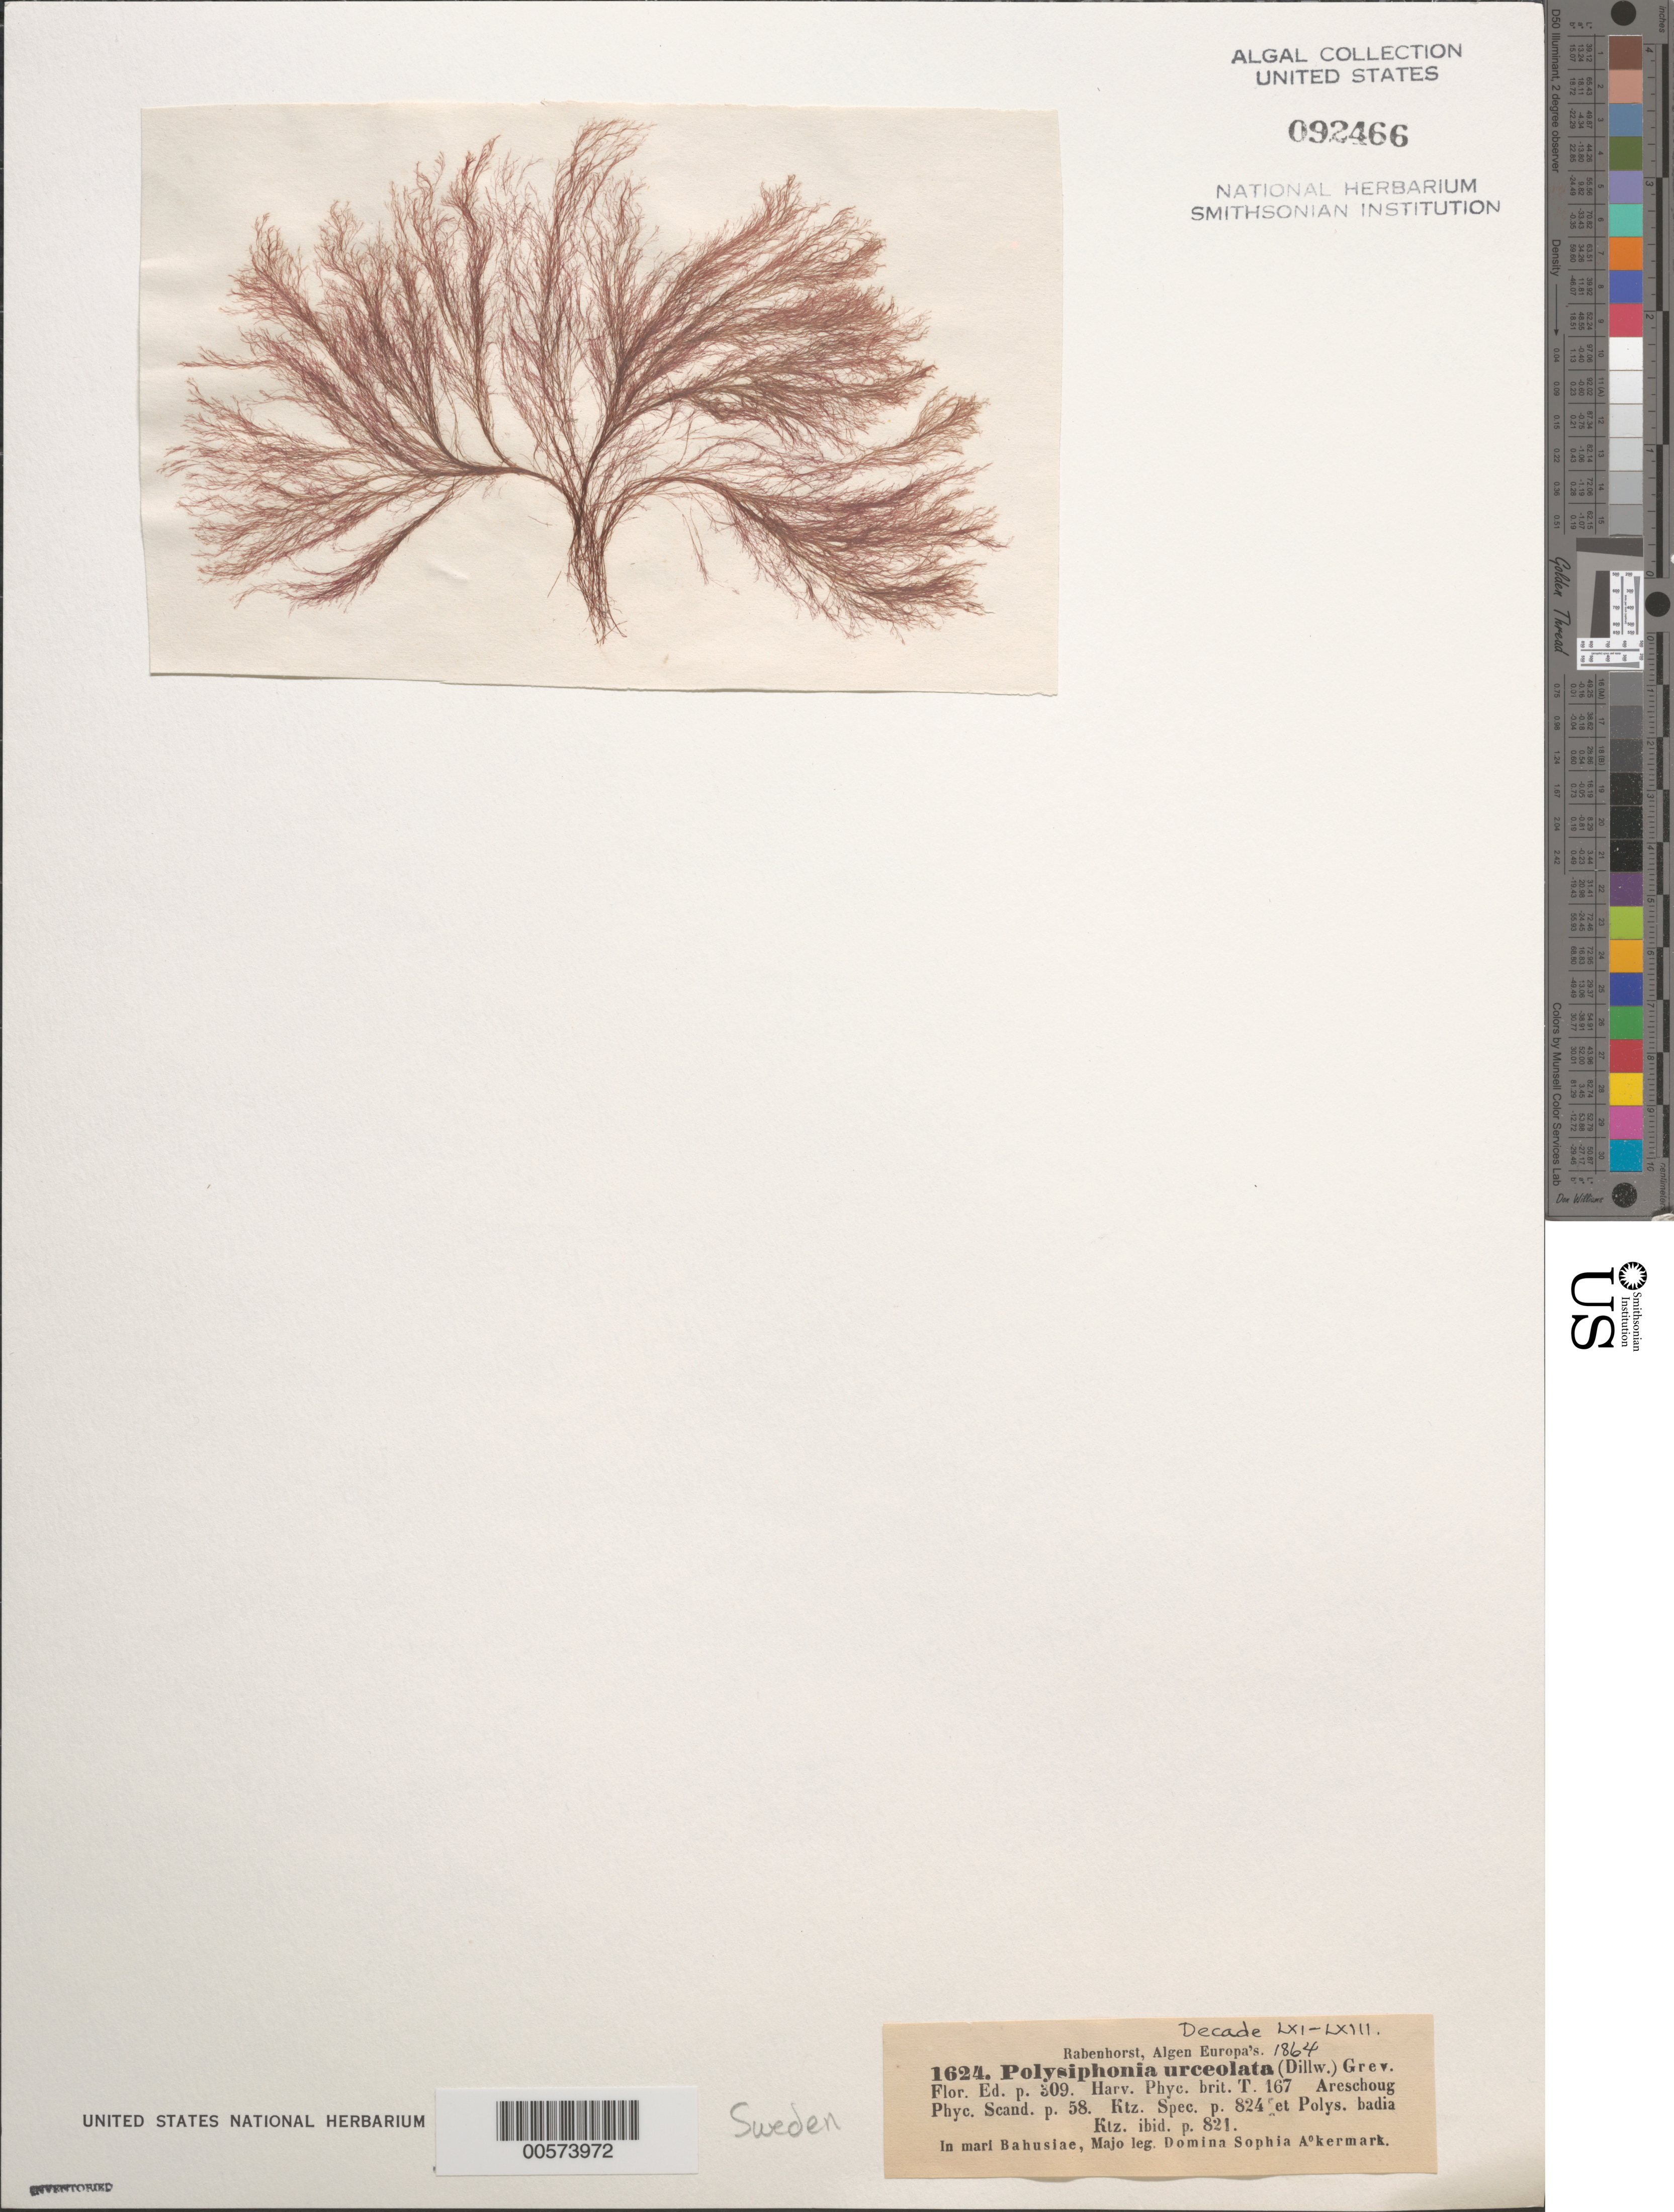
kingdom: Plantae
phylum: Rhodophyta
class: Florideophyceae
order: Ceramiales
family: Rhodomelaceae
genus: Polysiphonia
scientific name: Polysiphonia urceolata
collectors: S. Akermark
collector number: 1624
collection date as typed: May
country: Sweden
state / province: Västra Götaland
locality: Bohus Bay (Mari Bahusiae)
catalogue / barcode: US 92466